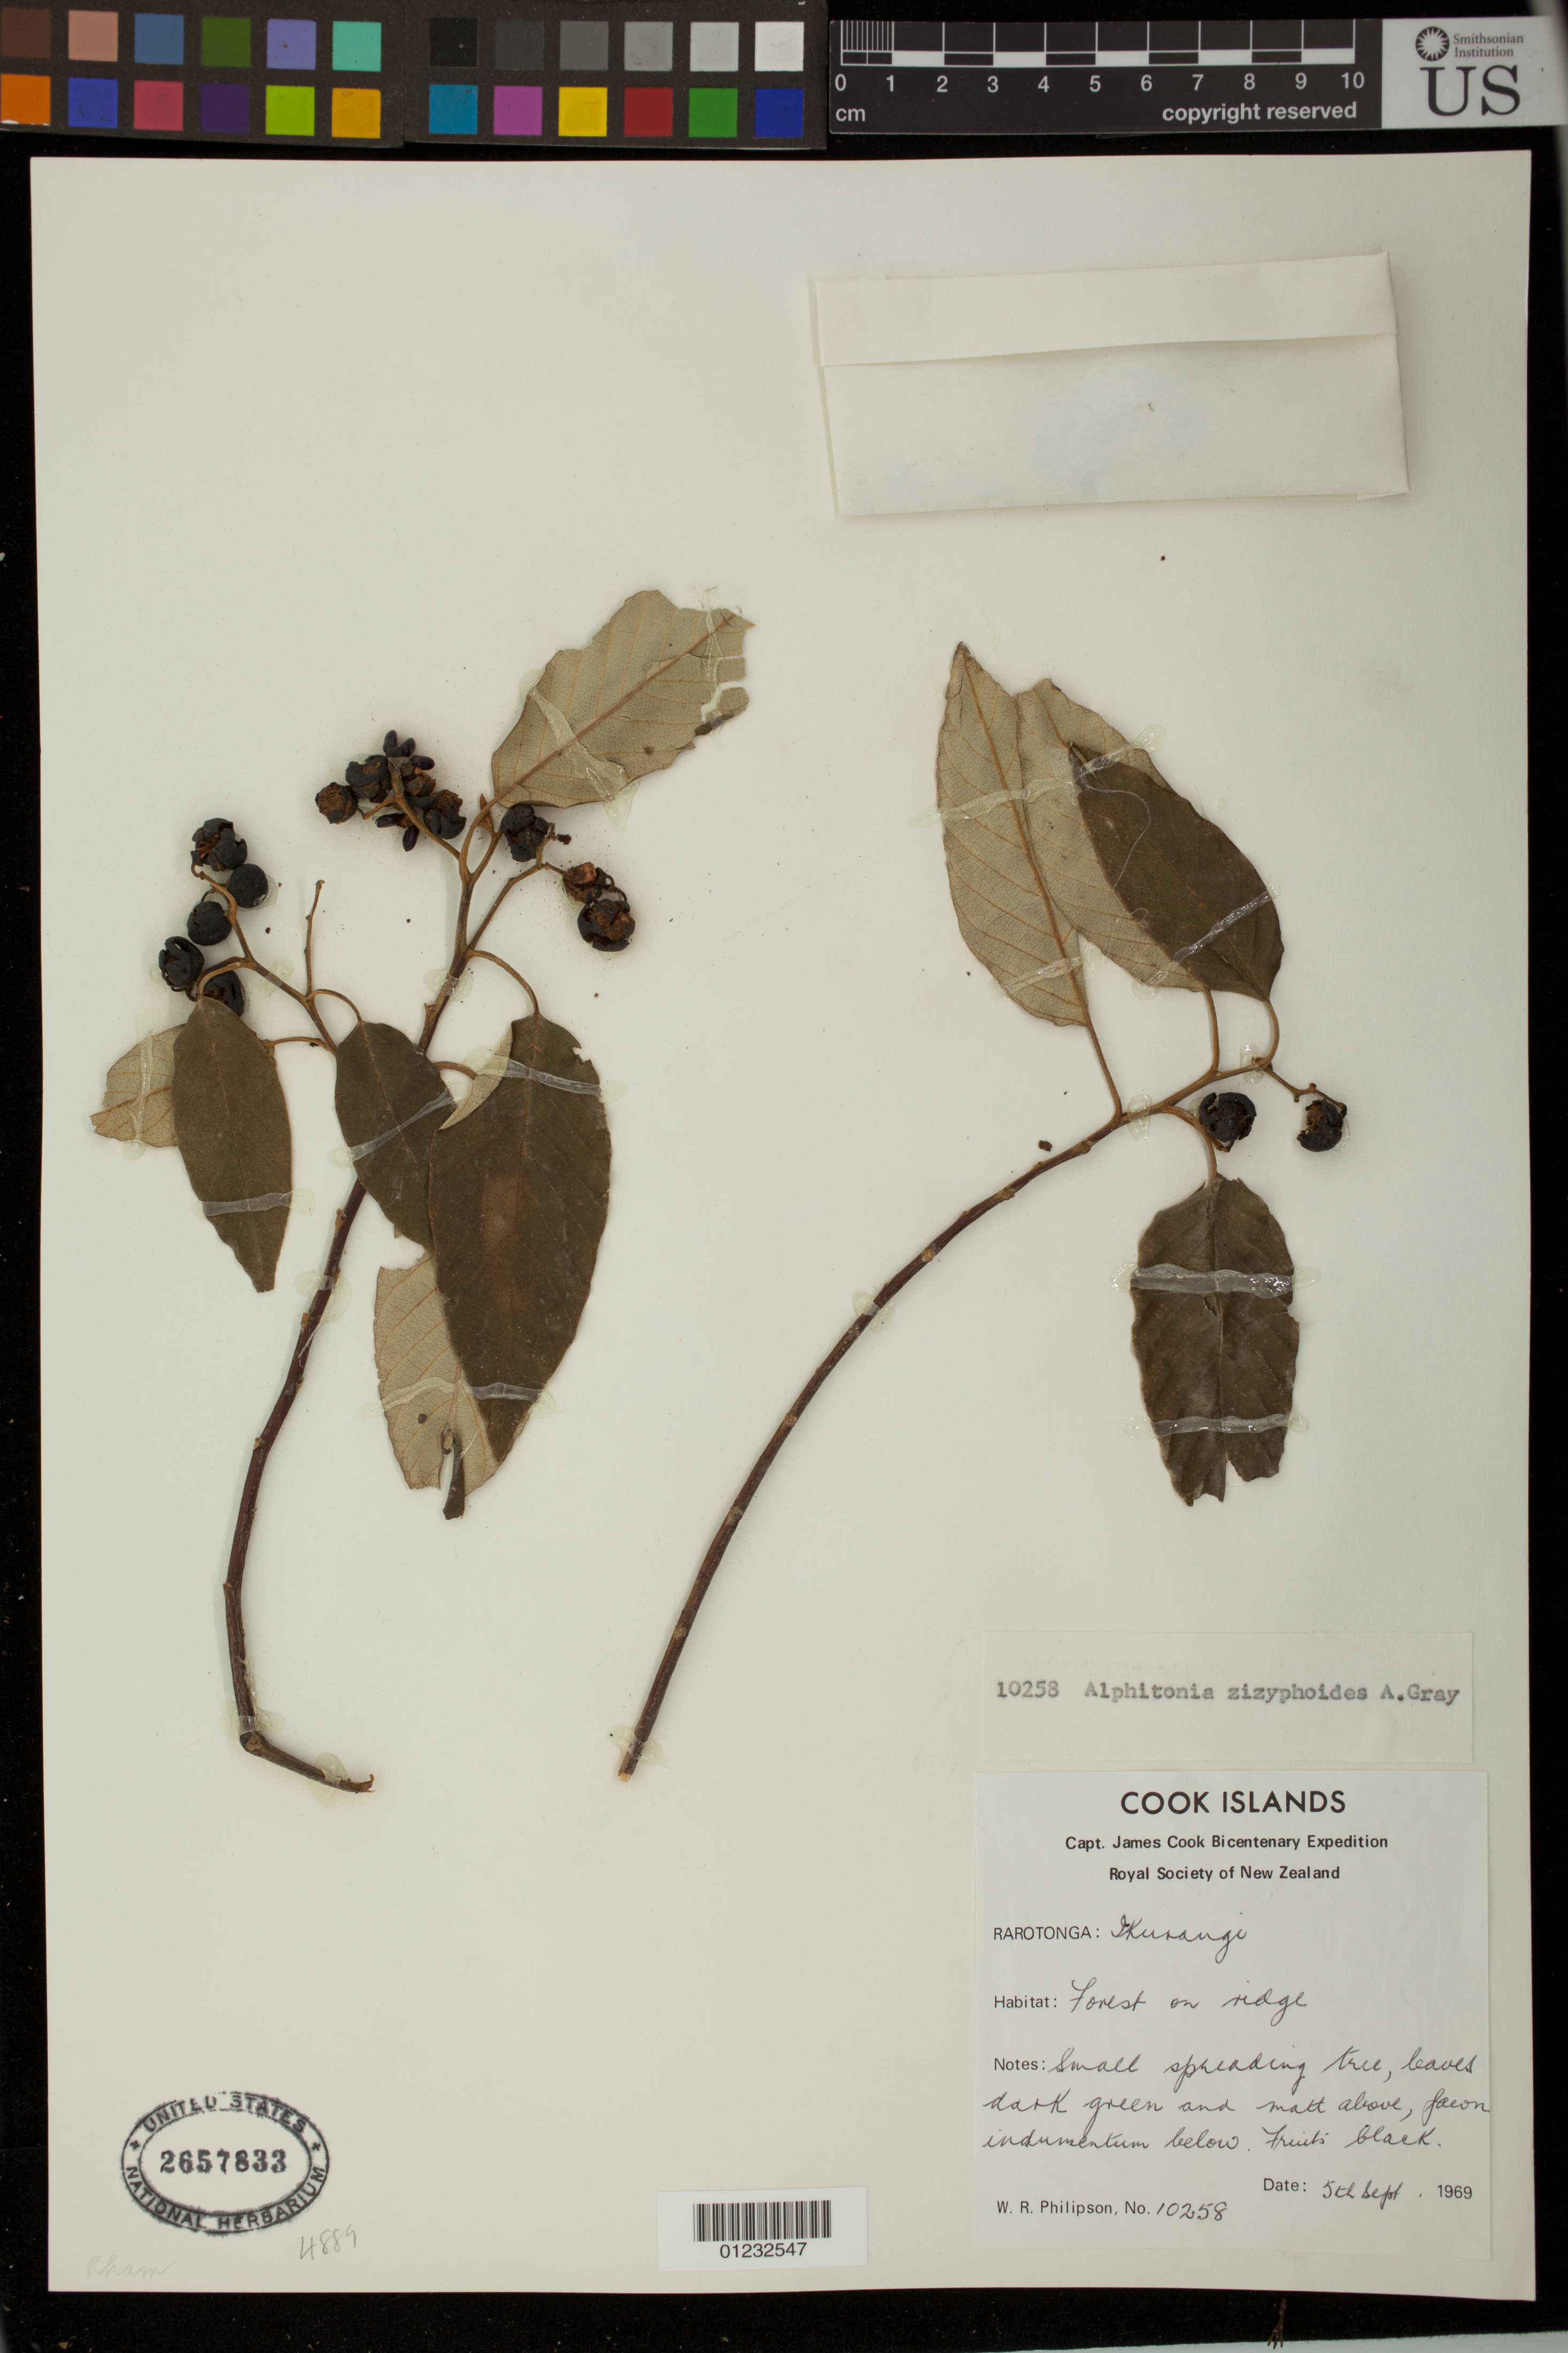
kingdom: Plantae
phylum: Tracheophyta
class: Magnoliopsida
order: Rosales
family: Rhamnaceae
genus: Alphitonia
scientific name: Alphitonia zizyphoides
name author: (Sol. ex Spreng.) A. Gray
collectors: W. R. Philipson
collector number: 10258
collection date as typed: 05 Sep 1969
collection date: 1969-09-05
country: Cook Islands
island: Rarotonga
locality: Ikunangi [Southern Cook Is.]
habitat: Forest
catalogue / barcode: US 2657833